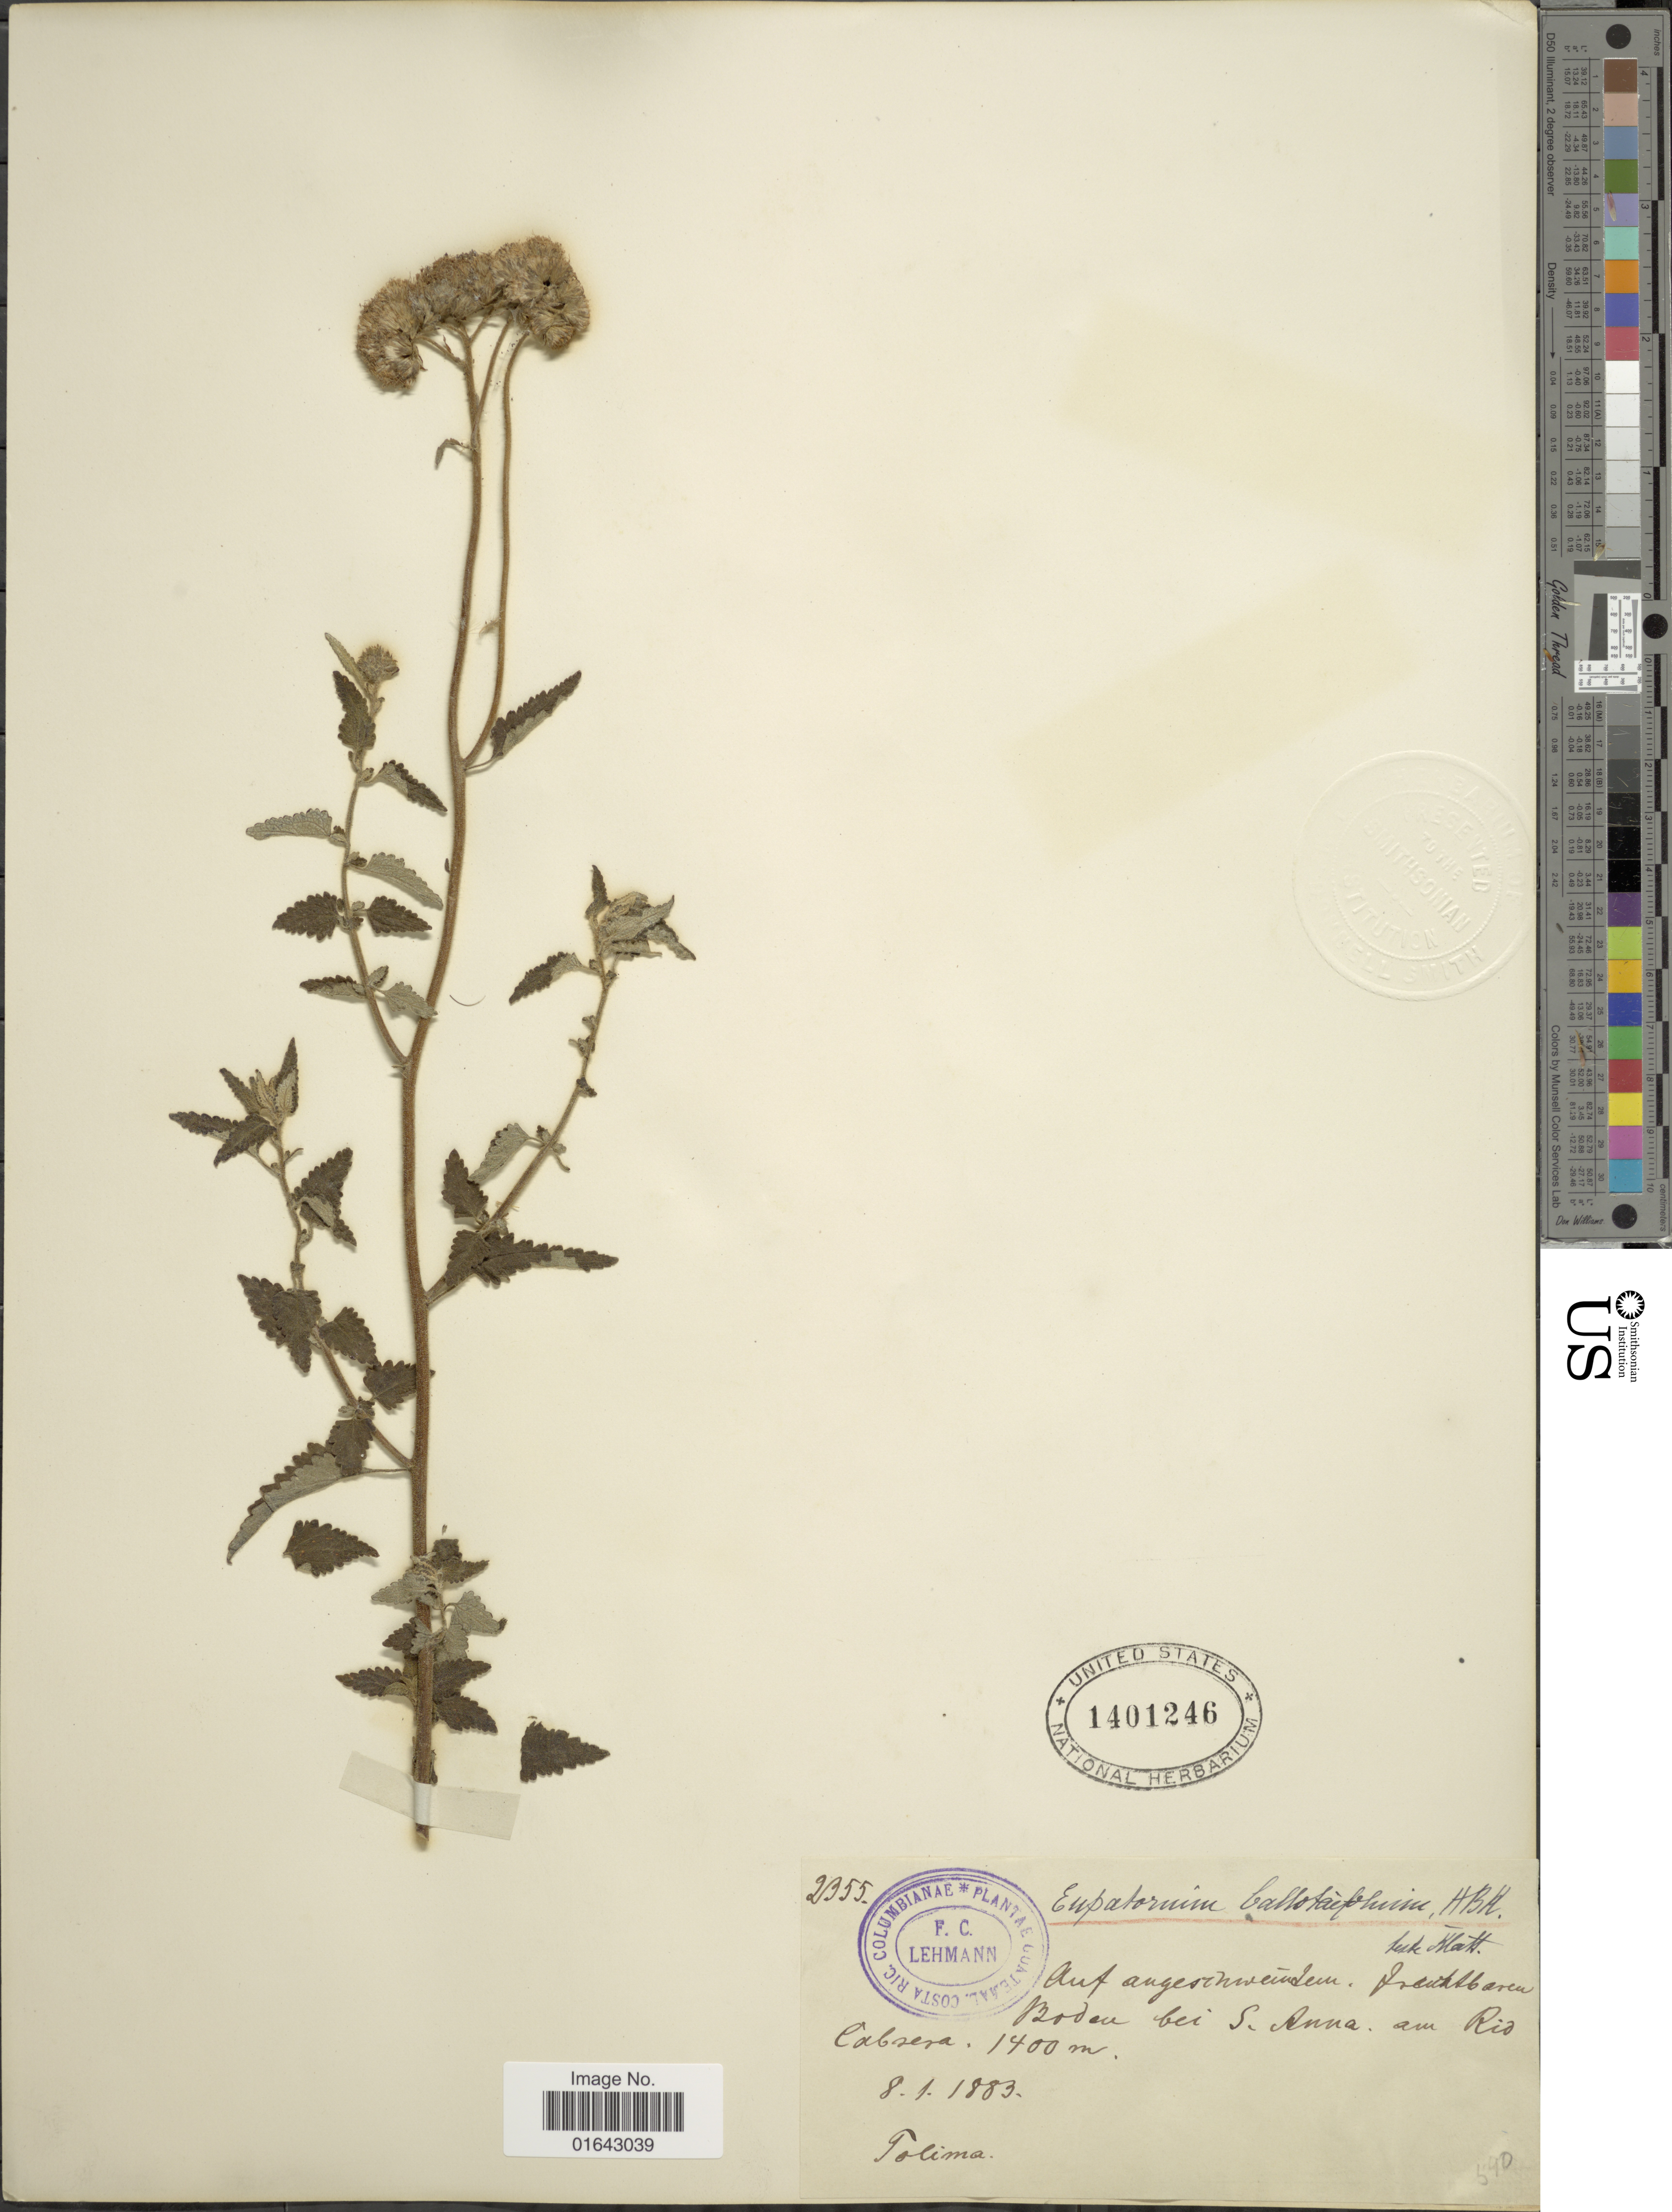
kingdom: Plantae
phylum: Tracheophyta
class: Magnoliopsida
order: Asterales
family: Asteraceae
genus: Conocliniopsis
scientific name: Conocliniopsis prasiifolia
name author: (DC.) R.M. King & H. Rob.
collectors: F. C. Lehmann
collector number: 2355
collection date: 1883-01-08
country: Colombia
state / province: Tolima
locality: Auf angeschweidem. Fruchtbaren Boden bei S. Anna am Rio Cabrera,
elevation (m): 1400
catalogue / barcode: US 1401246